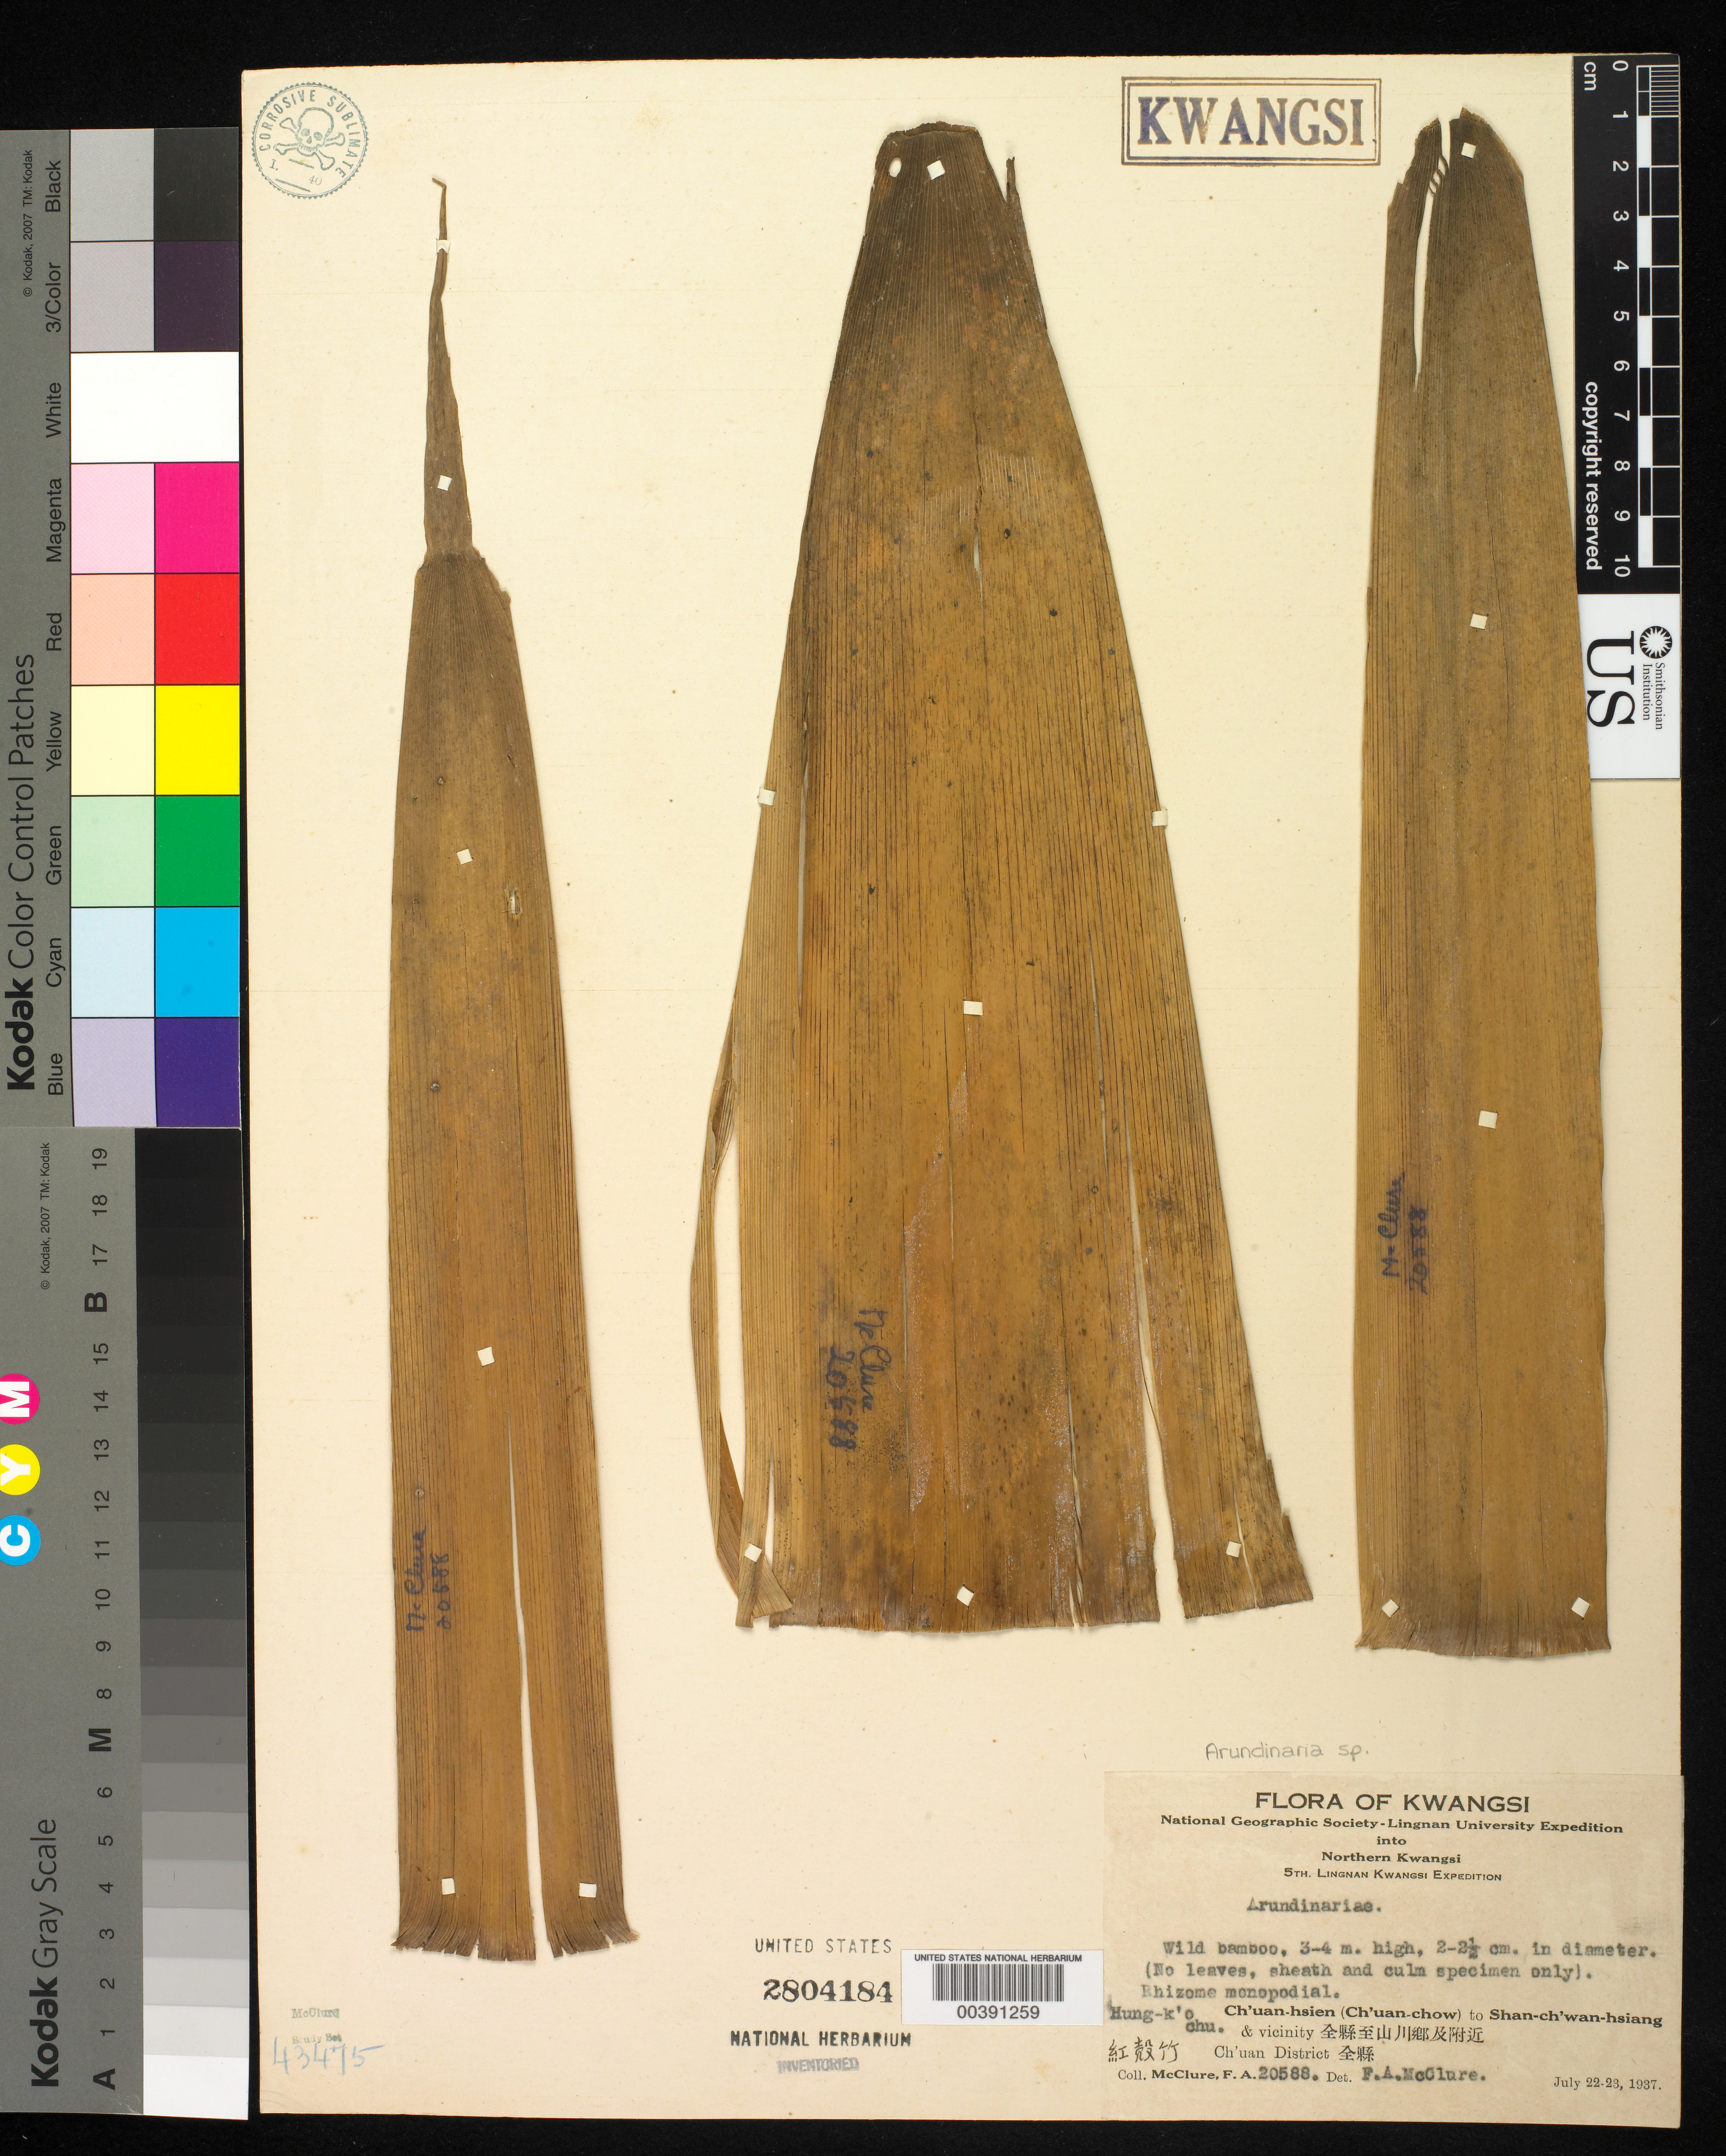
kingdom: Plantae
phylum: Tracheophyta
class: Liliopsida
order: Poales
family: Poaceae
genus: Arundinaria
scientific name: Arundinaria sp.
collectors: F. A. McClure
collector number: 20588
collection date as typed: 22 Jul 1937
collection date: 1937-07-22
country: China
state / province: Jiangxi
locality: Ch'uan-hsien/shan-ch'wan-hsiang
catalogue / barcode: US 2804184